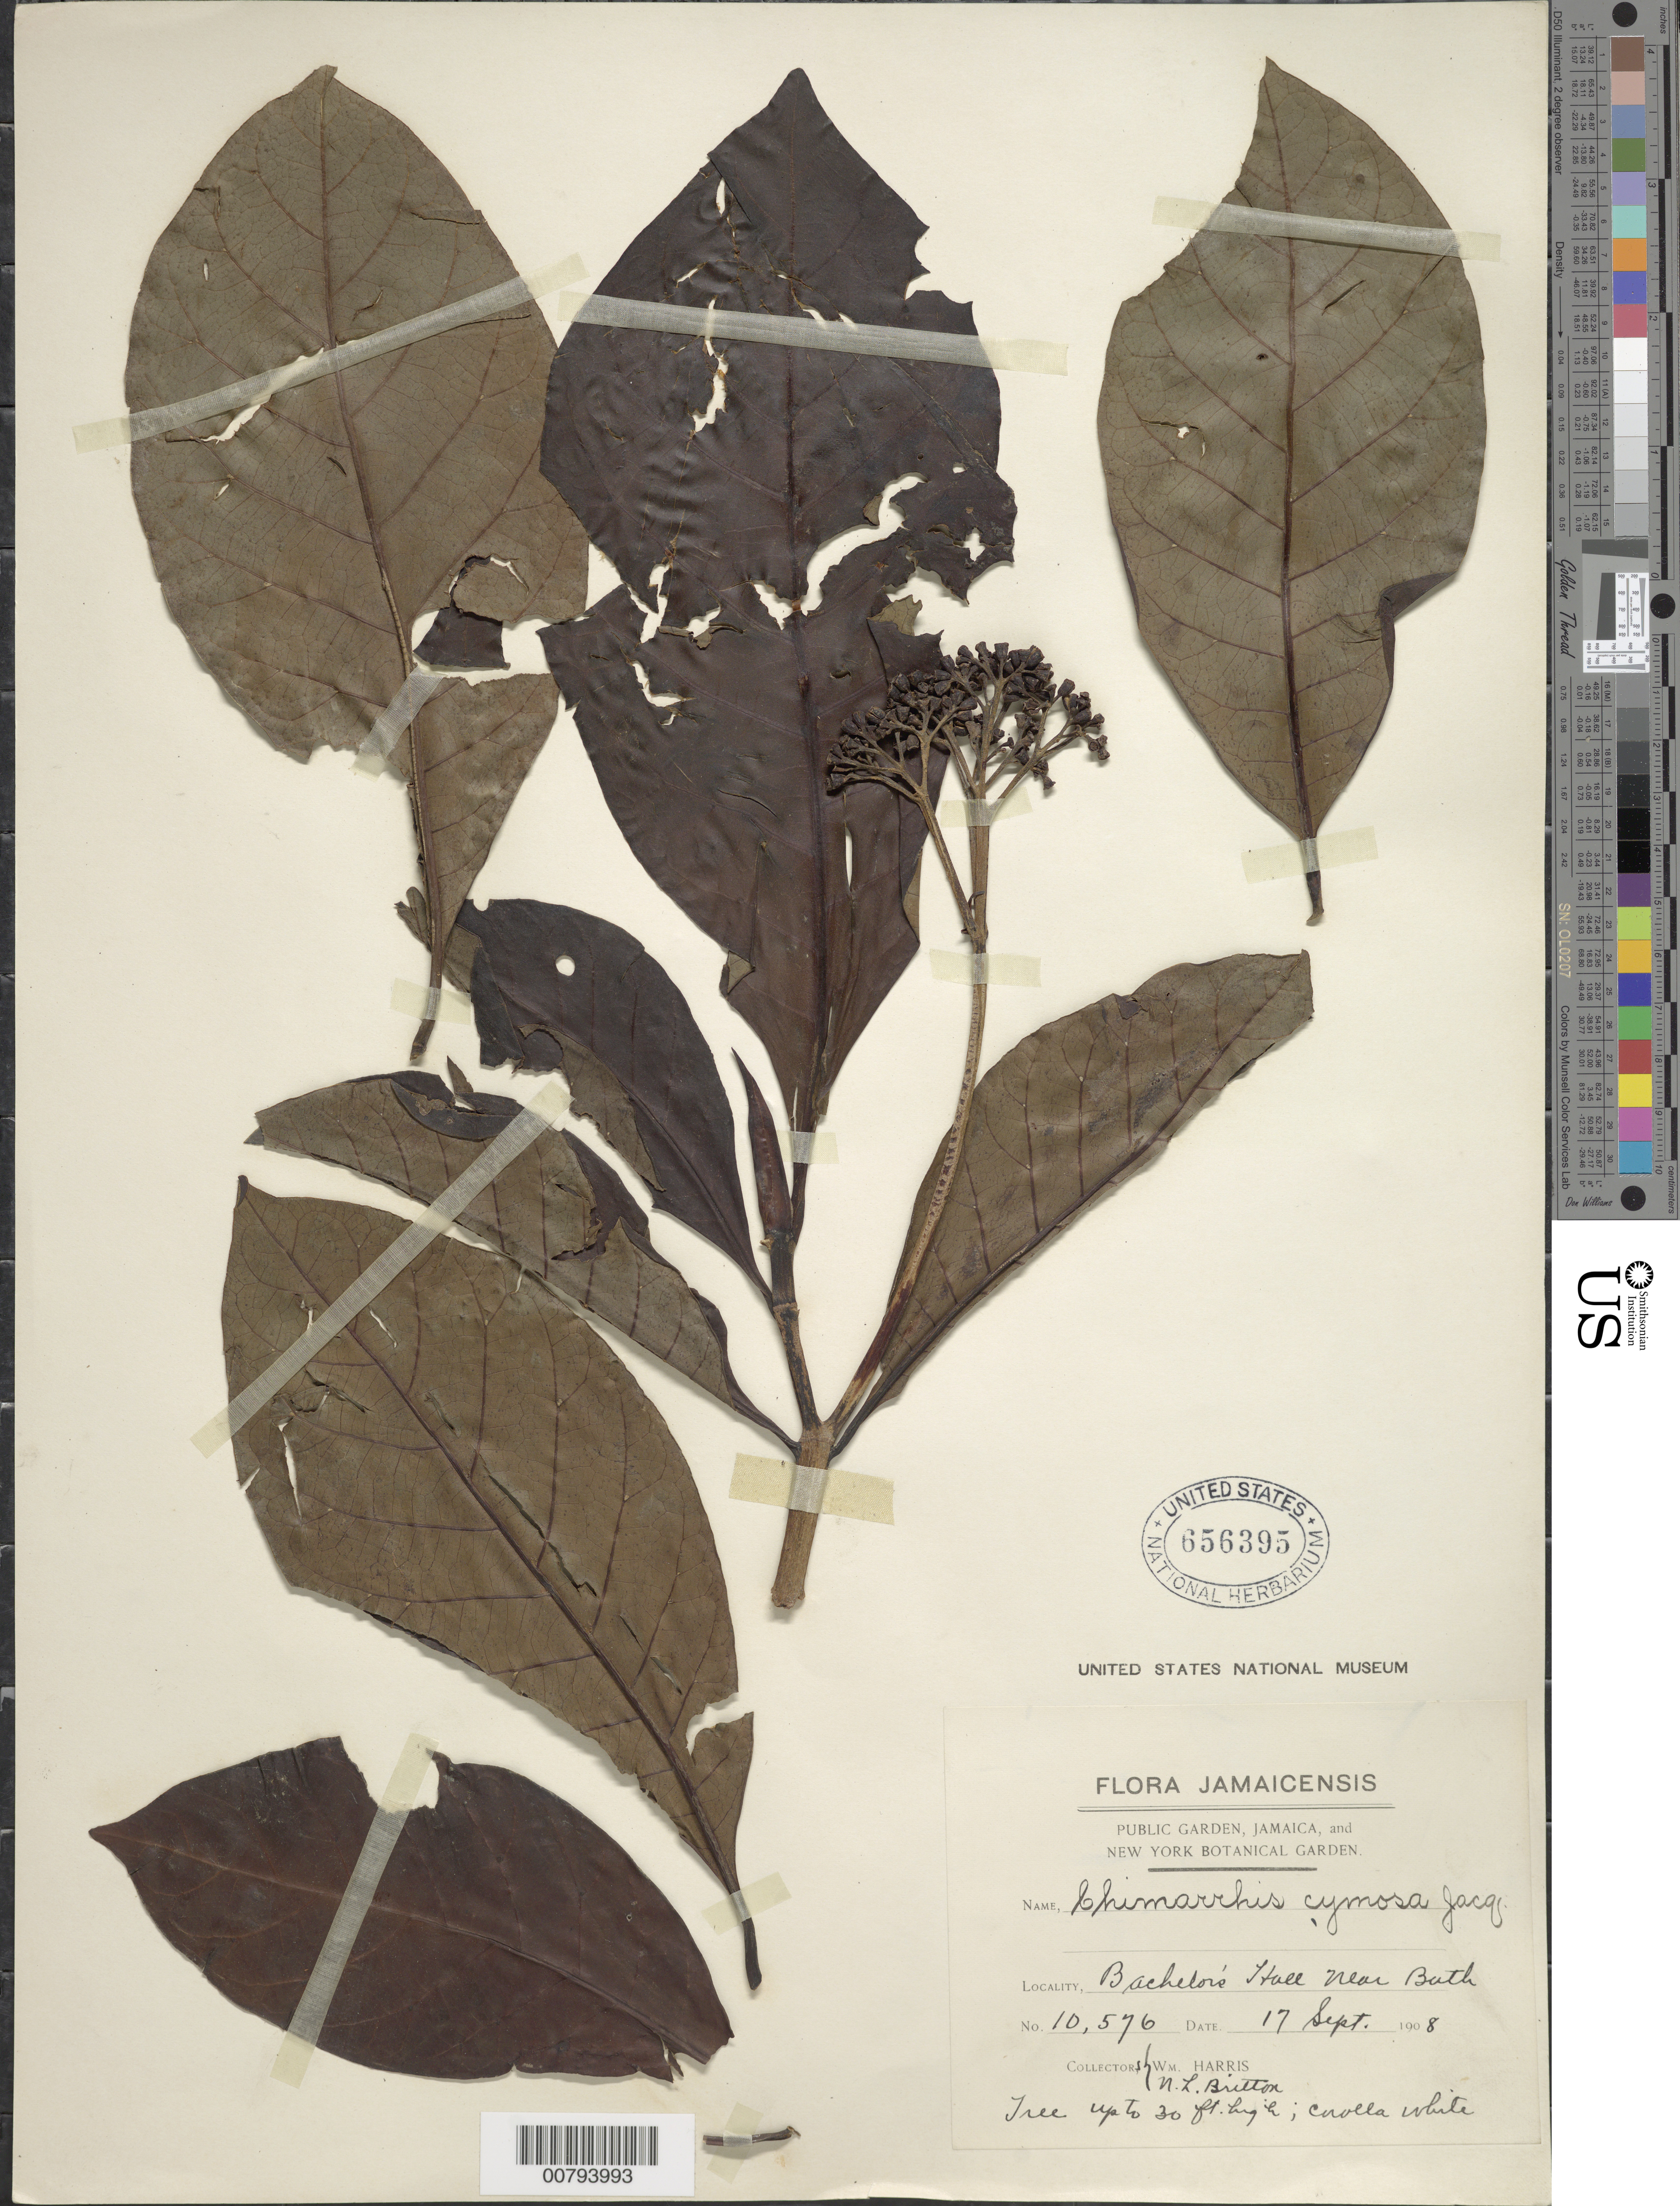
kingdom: Plantae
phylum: Tracheophyta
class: Magnoliopsida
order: Gentianales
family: Rubiaceae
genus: Chimarrhis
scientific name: Chimarrhis cymosa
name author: Jacq.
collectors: W. H. Harris & N. Britton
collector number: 10576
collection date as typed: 17 Sep 1908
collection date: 1908-09-17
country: Jamaica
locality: Bachelor's Hall near Bath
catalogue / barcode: US 656395